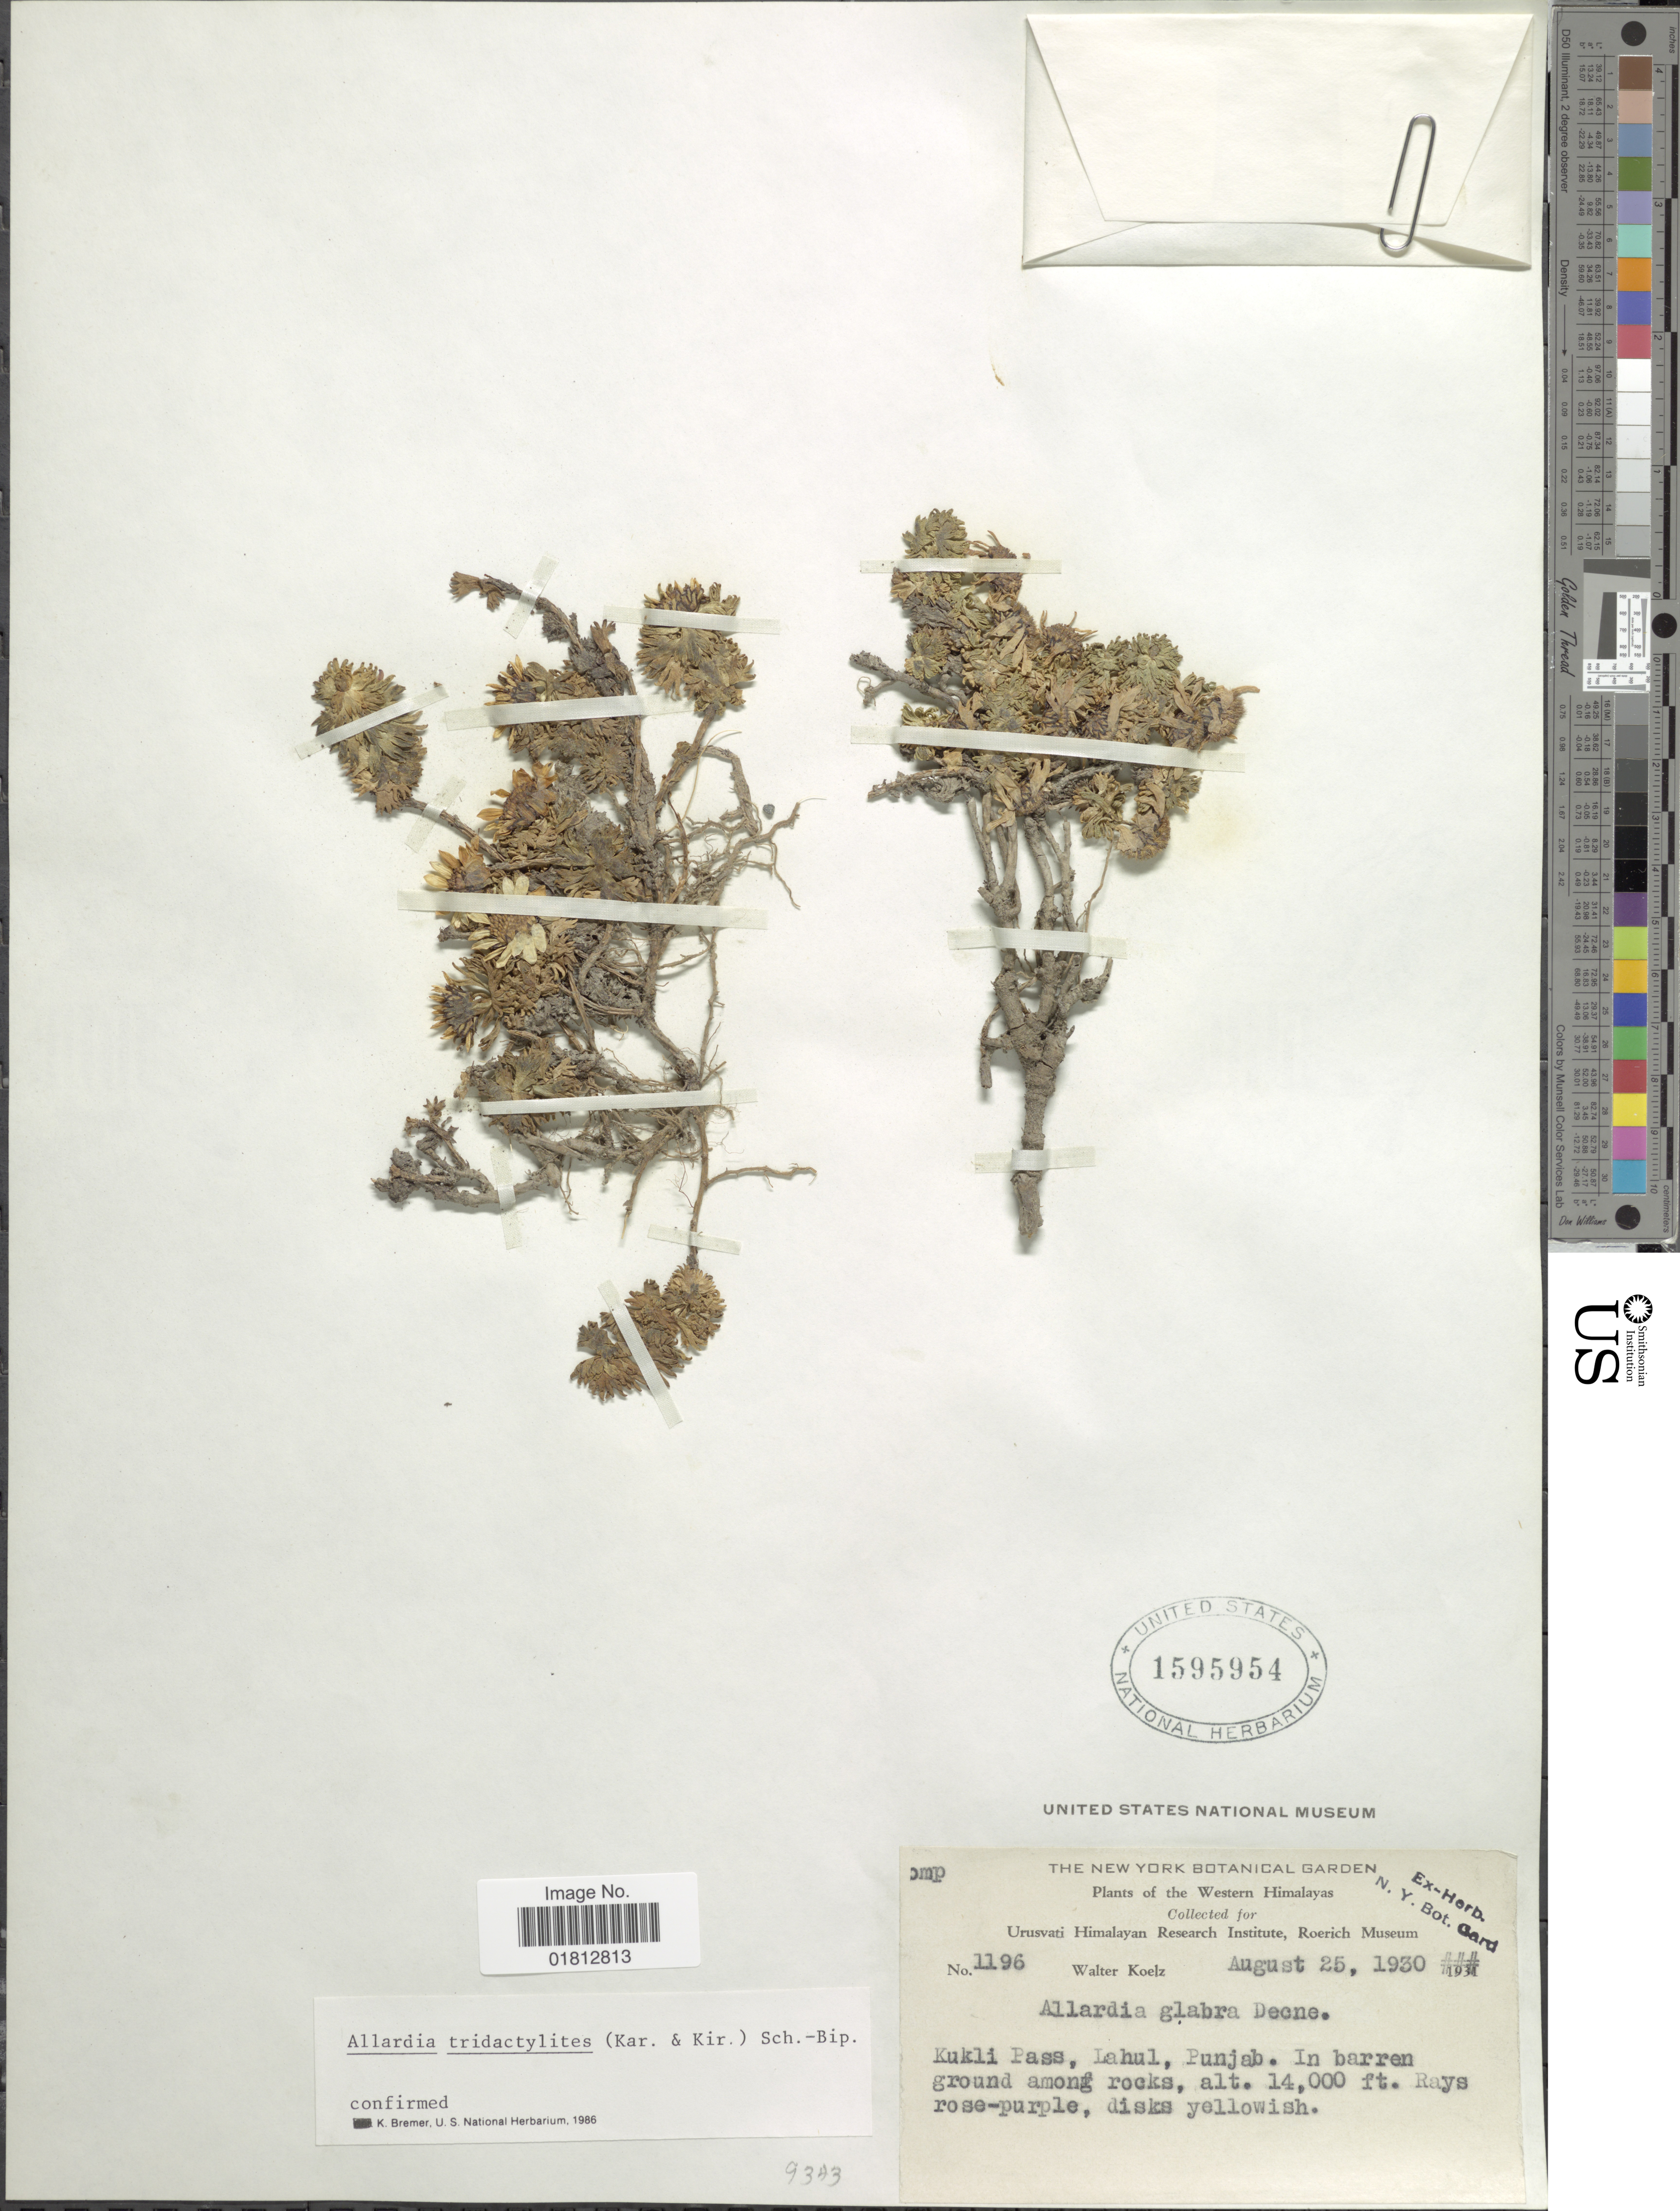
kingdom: Plantae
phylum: Tracheophyta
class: Magnoliopsida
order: Asterales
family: Asteraceae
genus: Allardia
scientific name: Allardia tridactylites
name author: (Kar. & Kir.) Sch. Bip.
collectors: W. N. Koelz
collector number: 1196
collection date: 1930-08-25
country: India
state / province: Punjab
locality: Western Himalayas, Kukli Pass, Lahul, Punjab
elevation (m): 427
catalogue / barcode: US 1595954